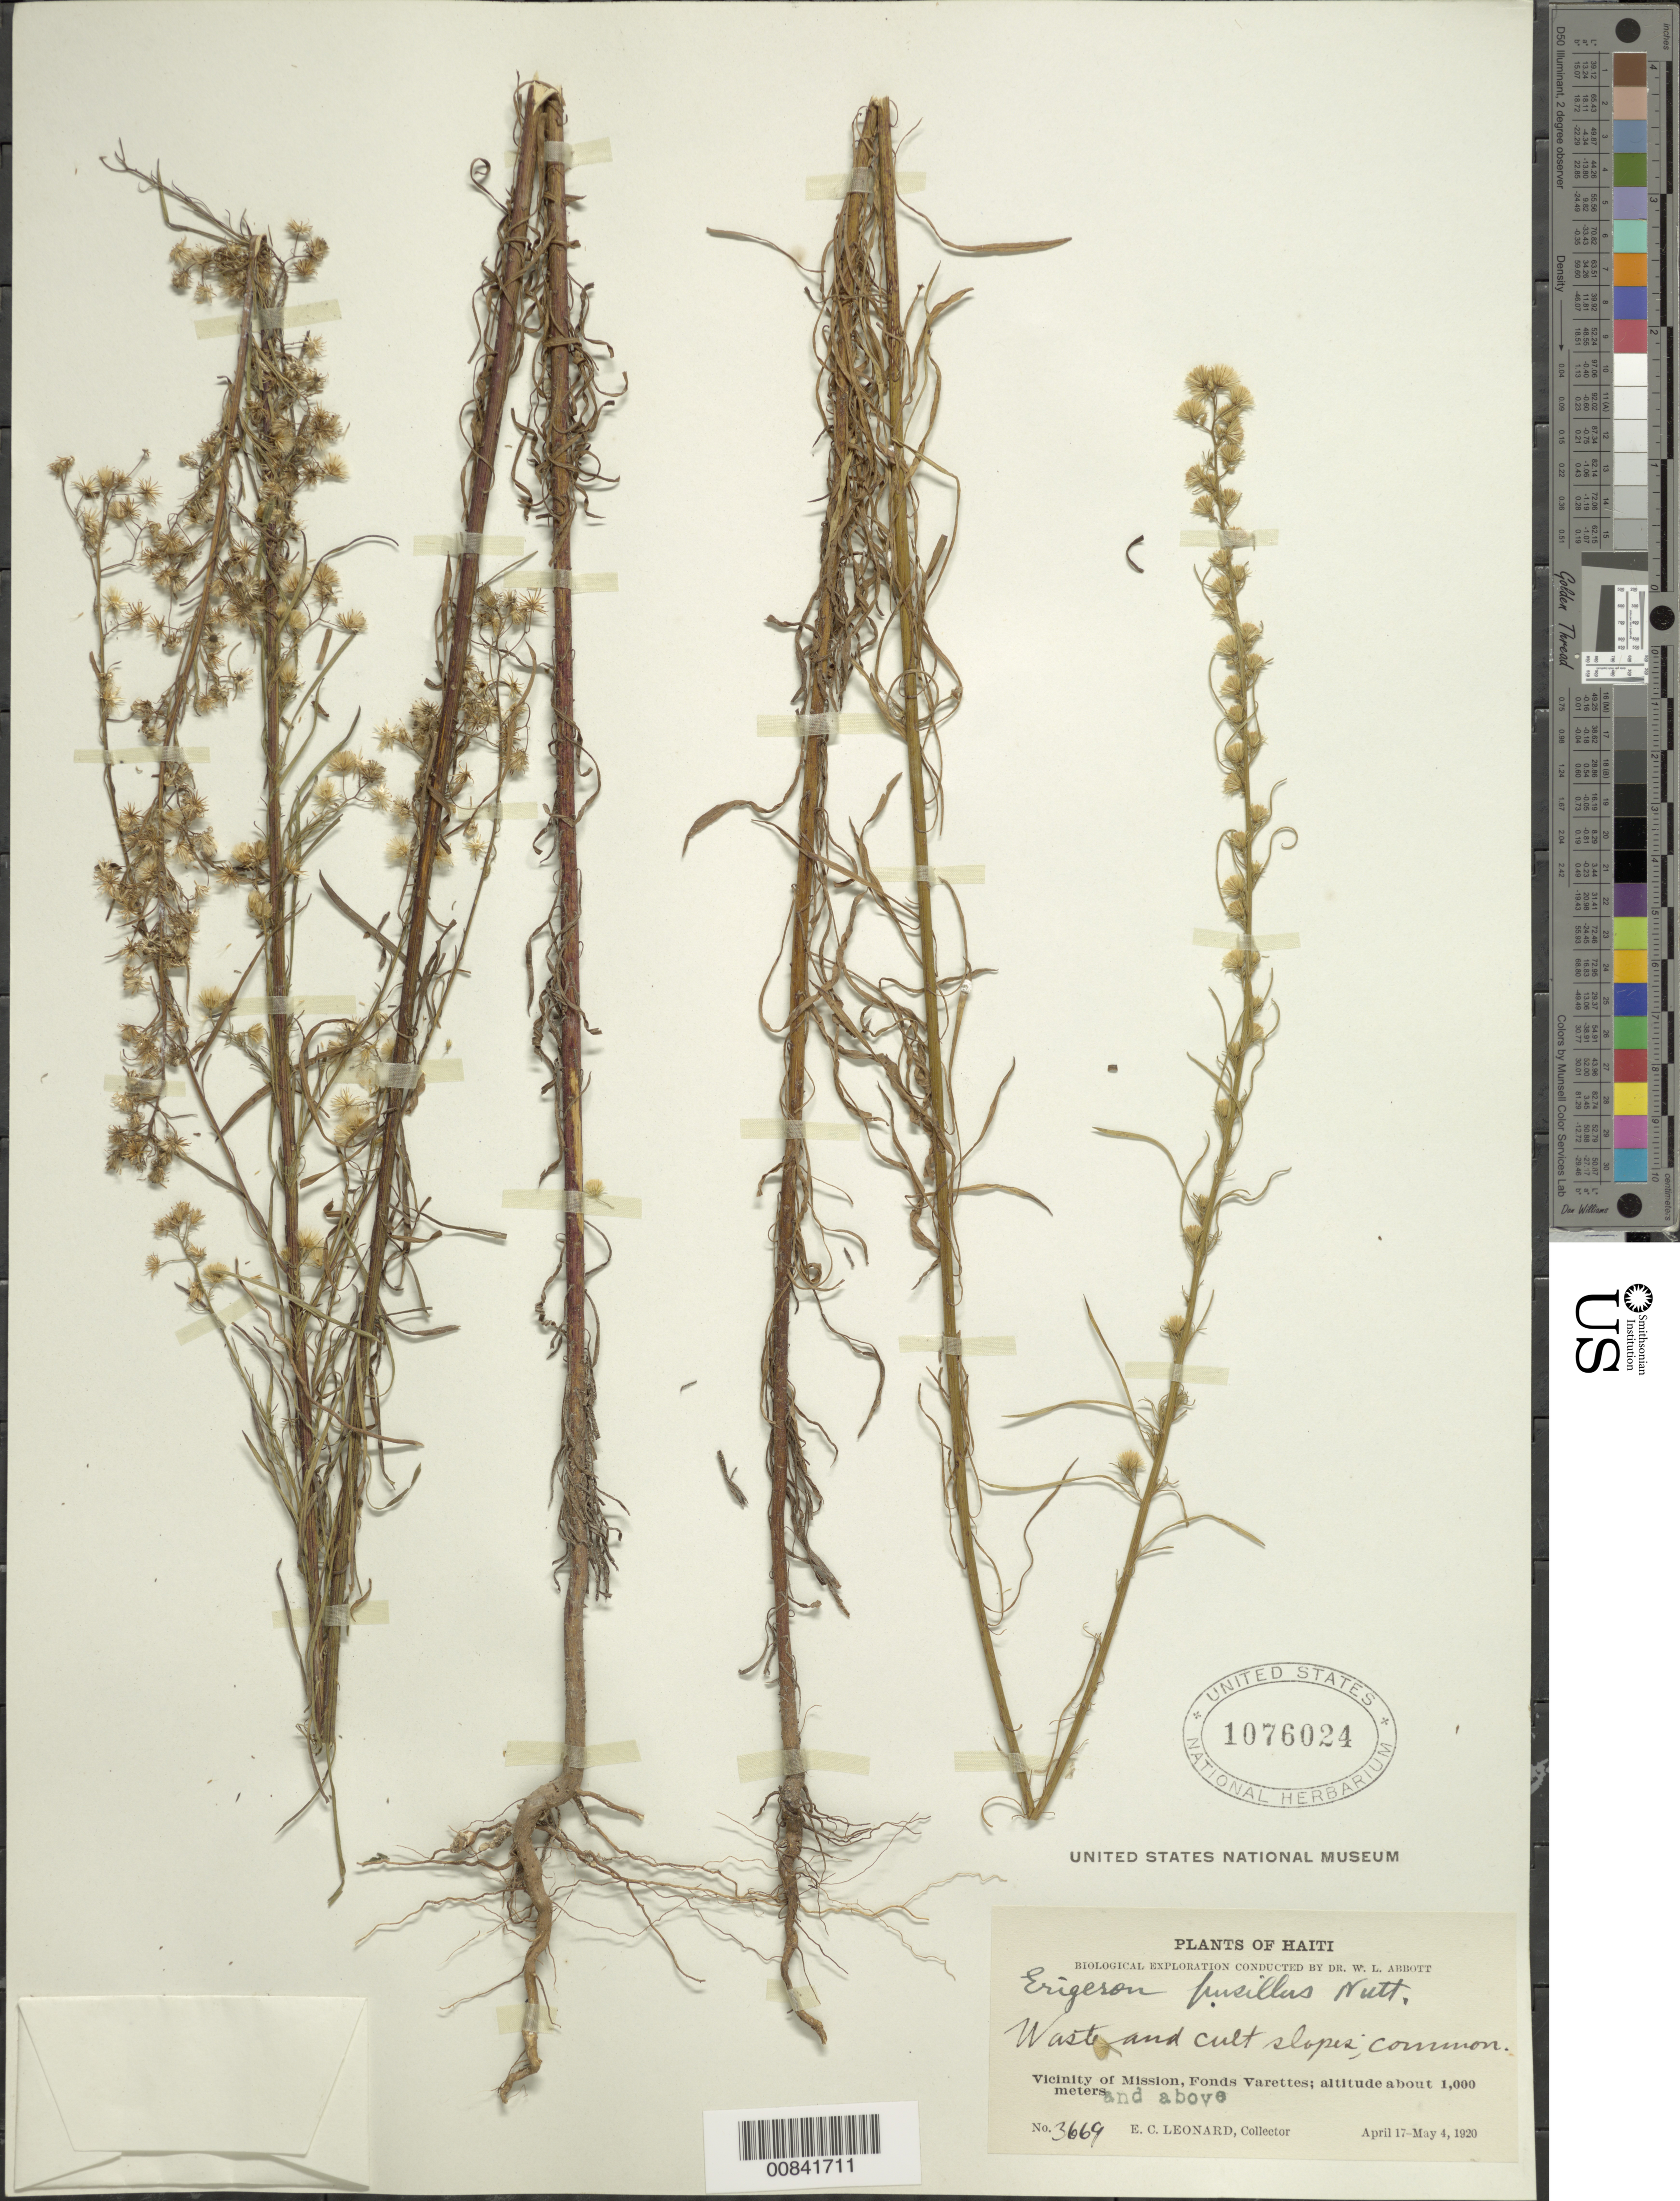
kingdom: Plantae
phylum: Tracheophyta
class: Magnoliopsida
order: Asterales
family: Asteraceae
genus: Conyza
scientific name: Conyza canadensis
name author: (L.) Cronq.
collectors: E. C. Leonard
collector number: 3669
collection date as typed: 17 Apr 1920 to 04 May 1920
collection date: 1920-04-17/1920-05-04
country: Haiti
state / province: Ouest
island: Hispaniola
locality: Vicinity of Mission, Fond Verrettes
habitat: Waste and cultivated slopes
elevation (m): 1000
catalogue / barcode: US 1076024